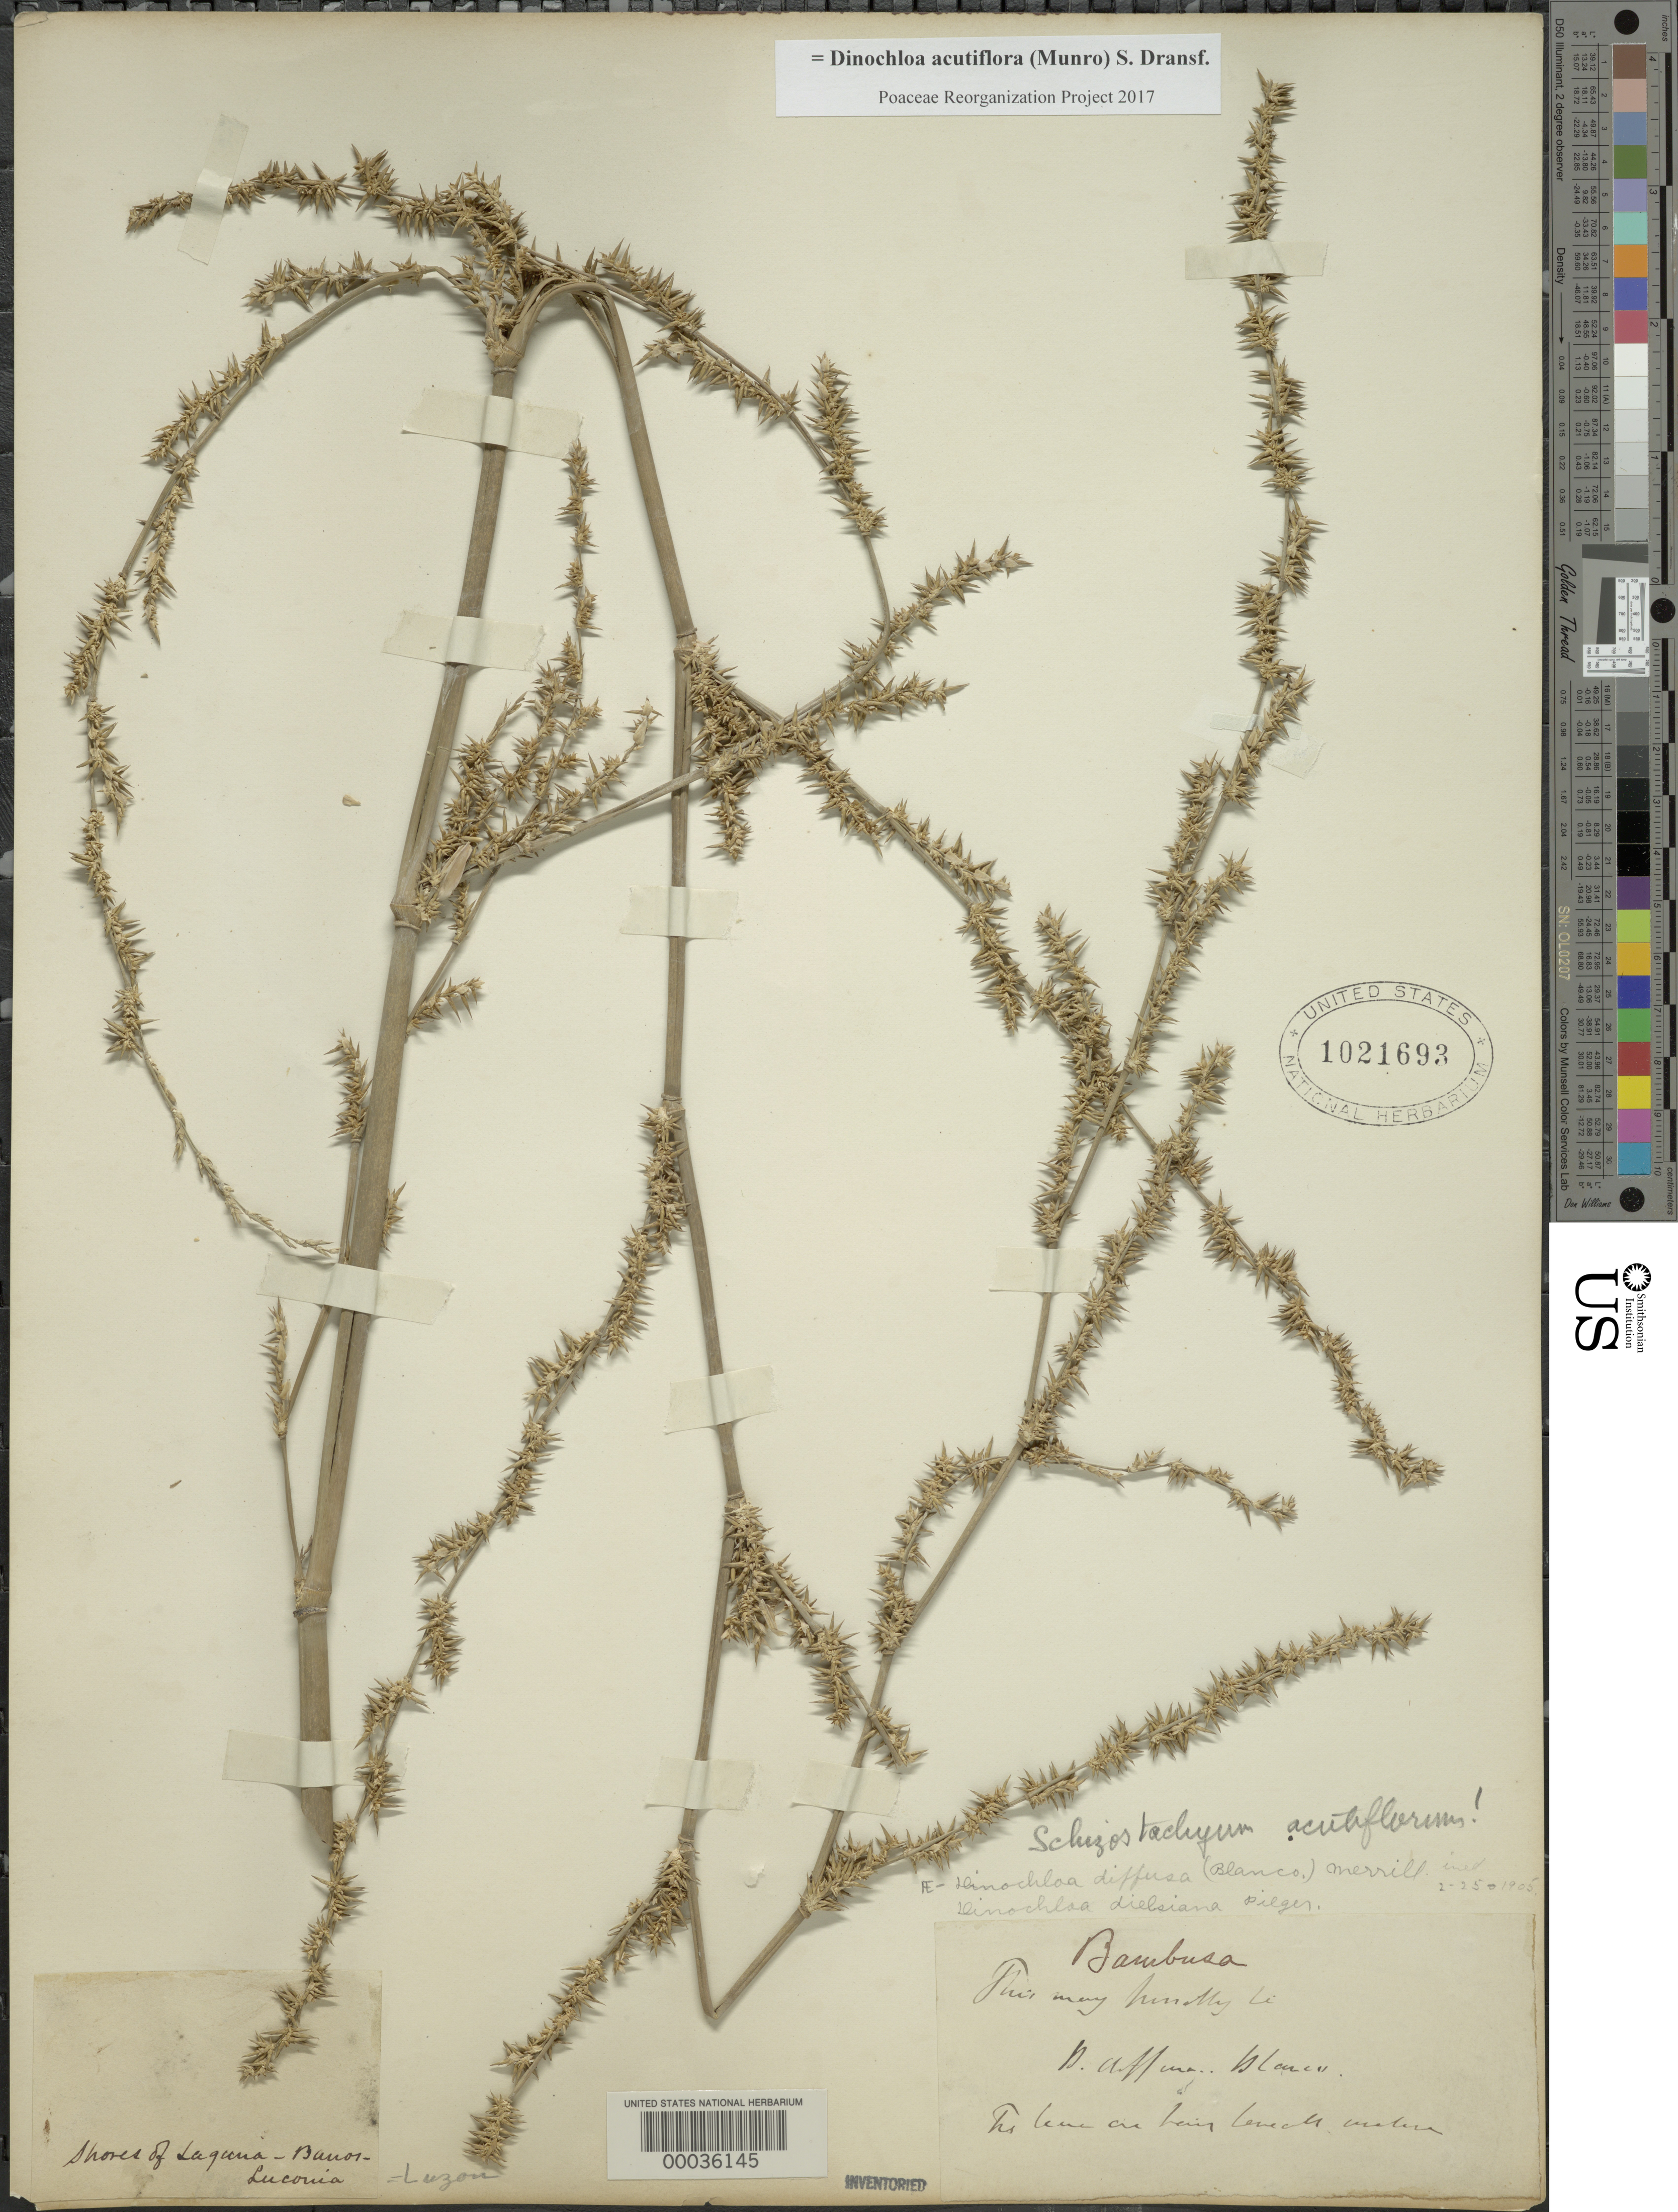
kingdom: Plantae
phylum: Tracheophyta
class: Liliopsida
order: Poales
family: Poaceae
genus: Dinochloa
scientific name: Dinochloa acutiflora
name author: (Munro) Soenarko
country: Philippines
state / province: Calabarzon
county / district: Laguna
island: Luzon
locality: Shores of laguna - banos - luconia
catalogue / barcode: US 1021693